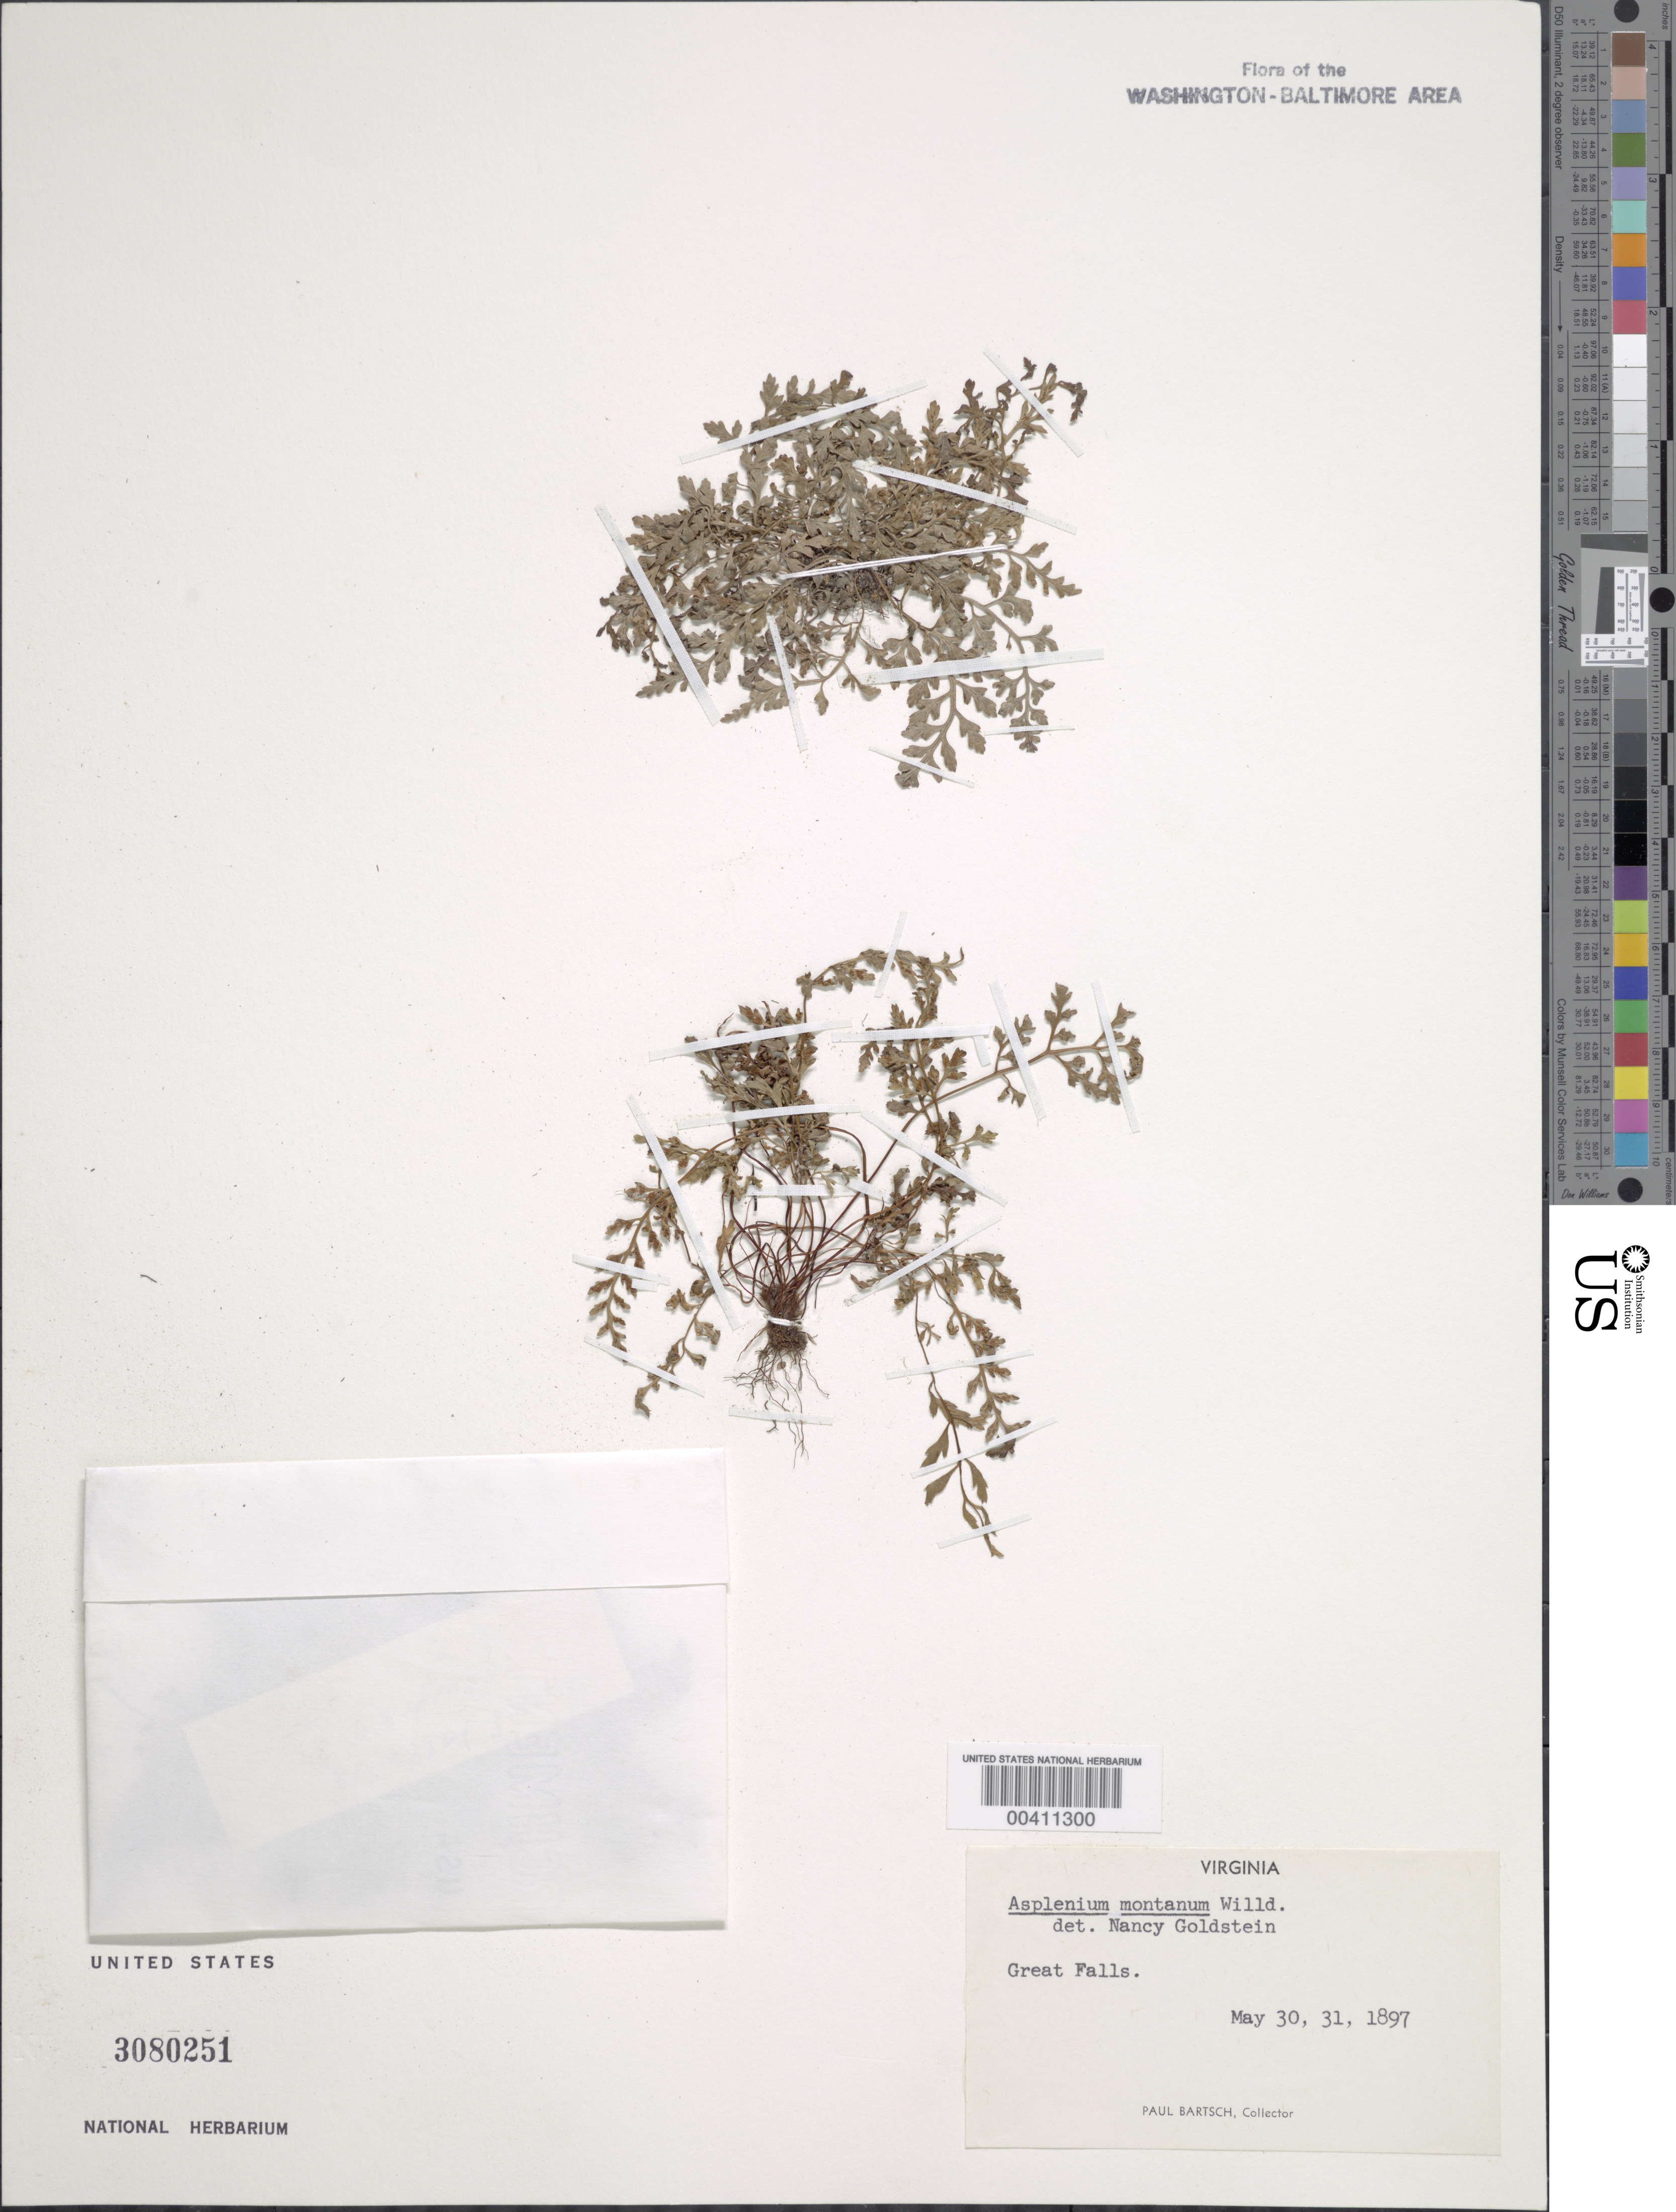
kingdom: Plantae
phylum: Tracheophyta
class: Polypodiopsida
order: Polypodiales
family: Aspleniaceae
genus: Asplenium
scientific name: Asplenium montanum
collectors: P. Bartsch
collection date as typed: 30 May 1897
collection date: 1897-05-30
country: United States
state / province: Virginia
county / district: Fairfax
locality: Great Falls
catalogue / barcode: US 3080251